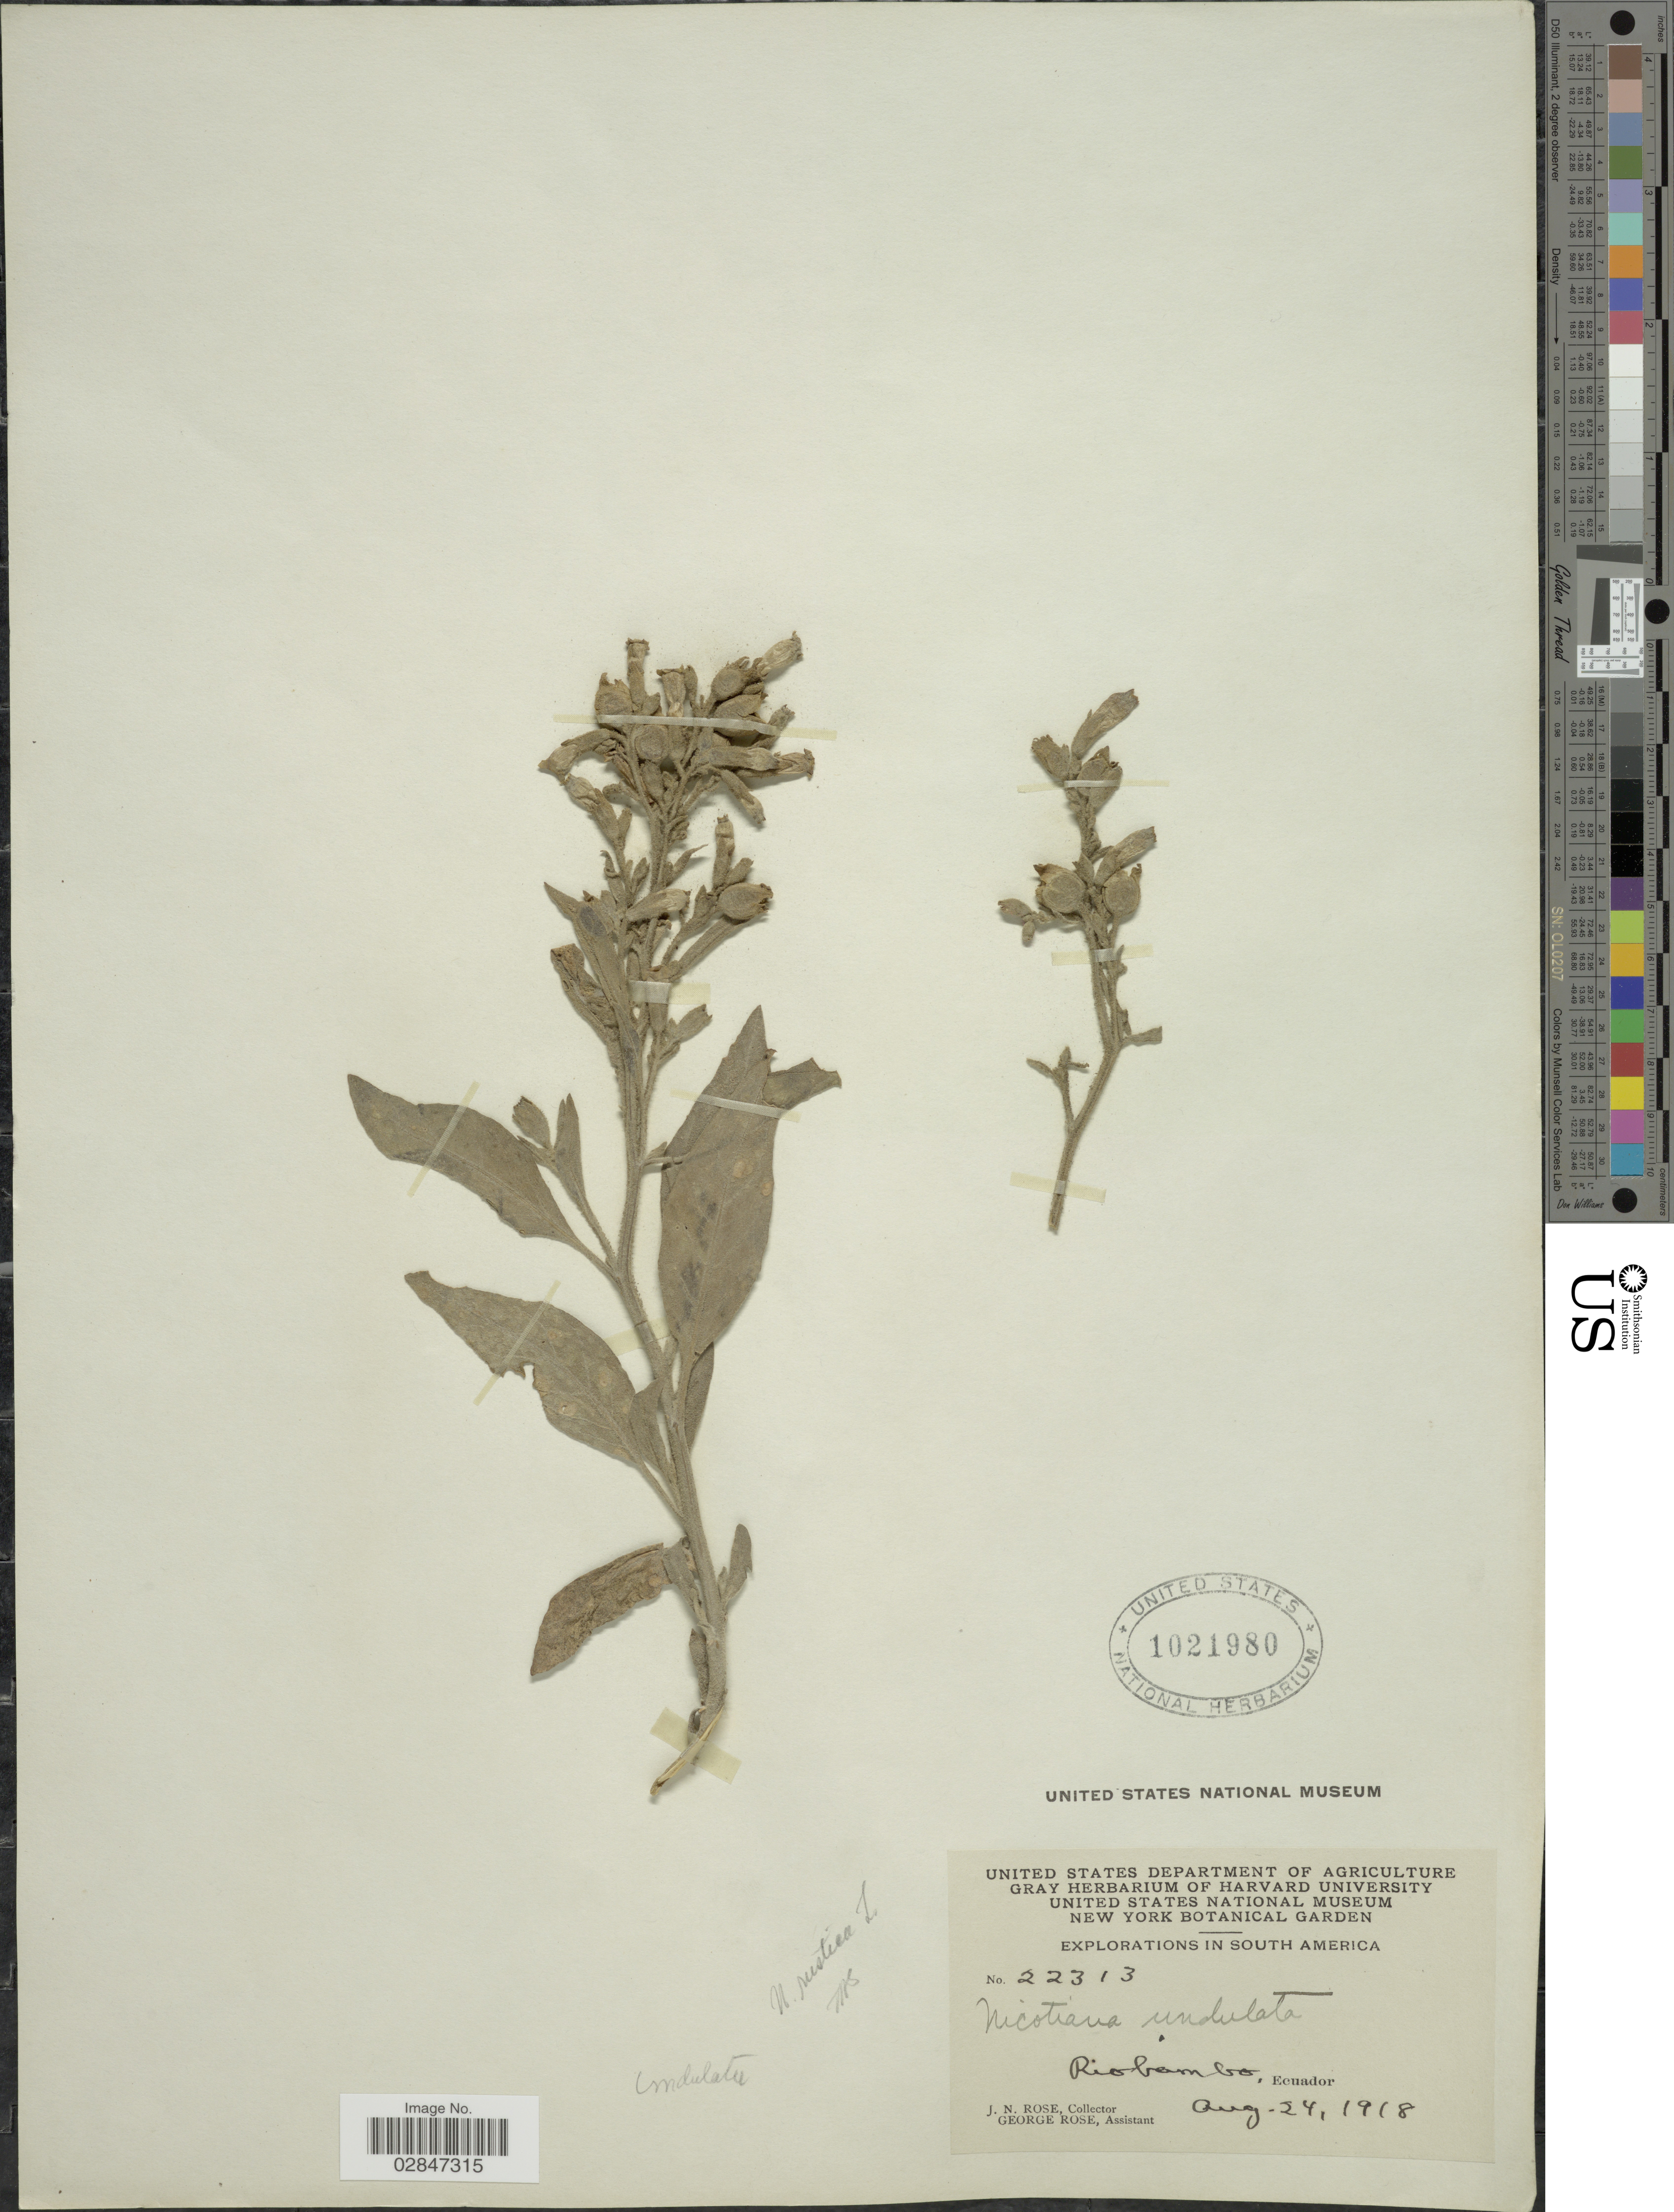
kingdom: Plantae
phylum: Tracheophyta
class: Magnoliopsida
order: Solanales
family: Solanaceae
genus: Nicotiana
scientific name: Nicotiana rustica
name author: L.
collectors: J. N. Rose & G. Rose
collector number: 22313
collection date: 1918-08-24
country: Ecuador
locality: Riobamba, Ecuador.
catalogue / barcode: US 1021980